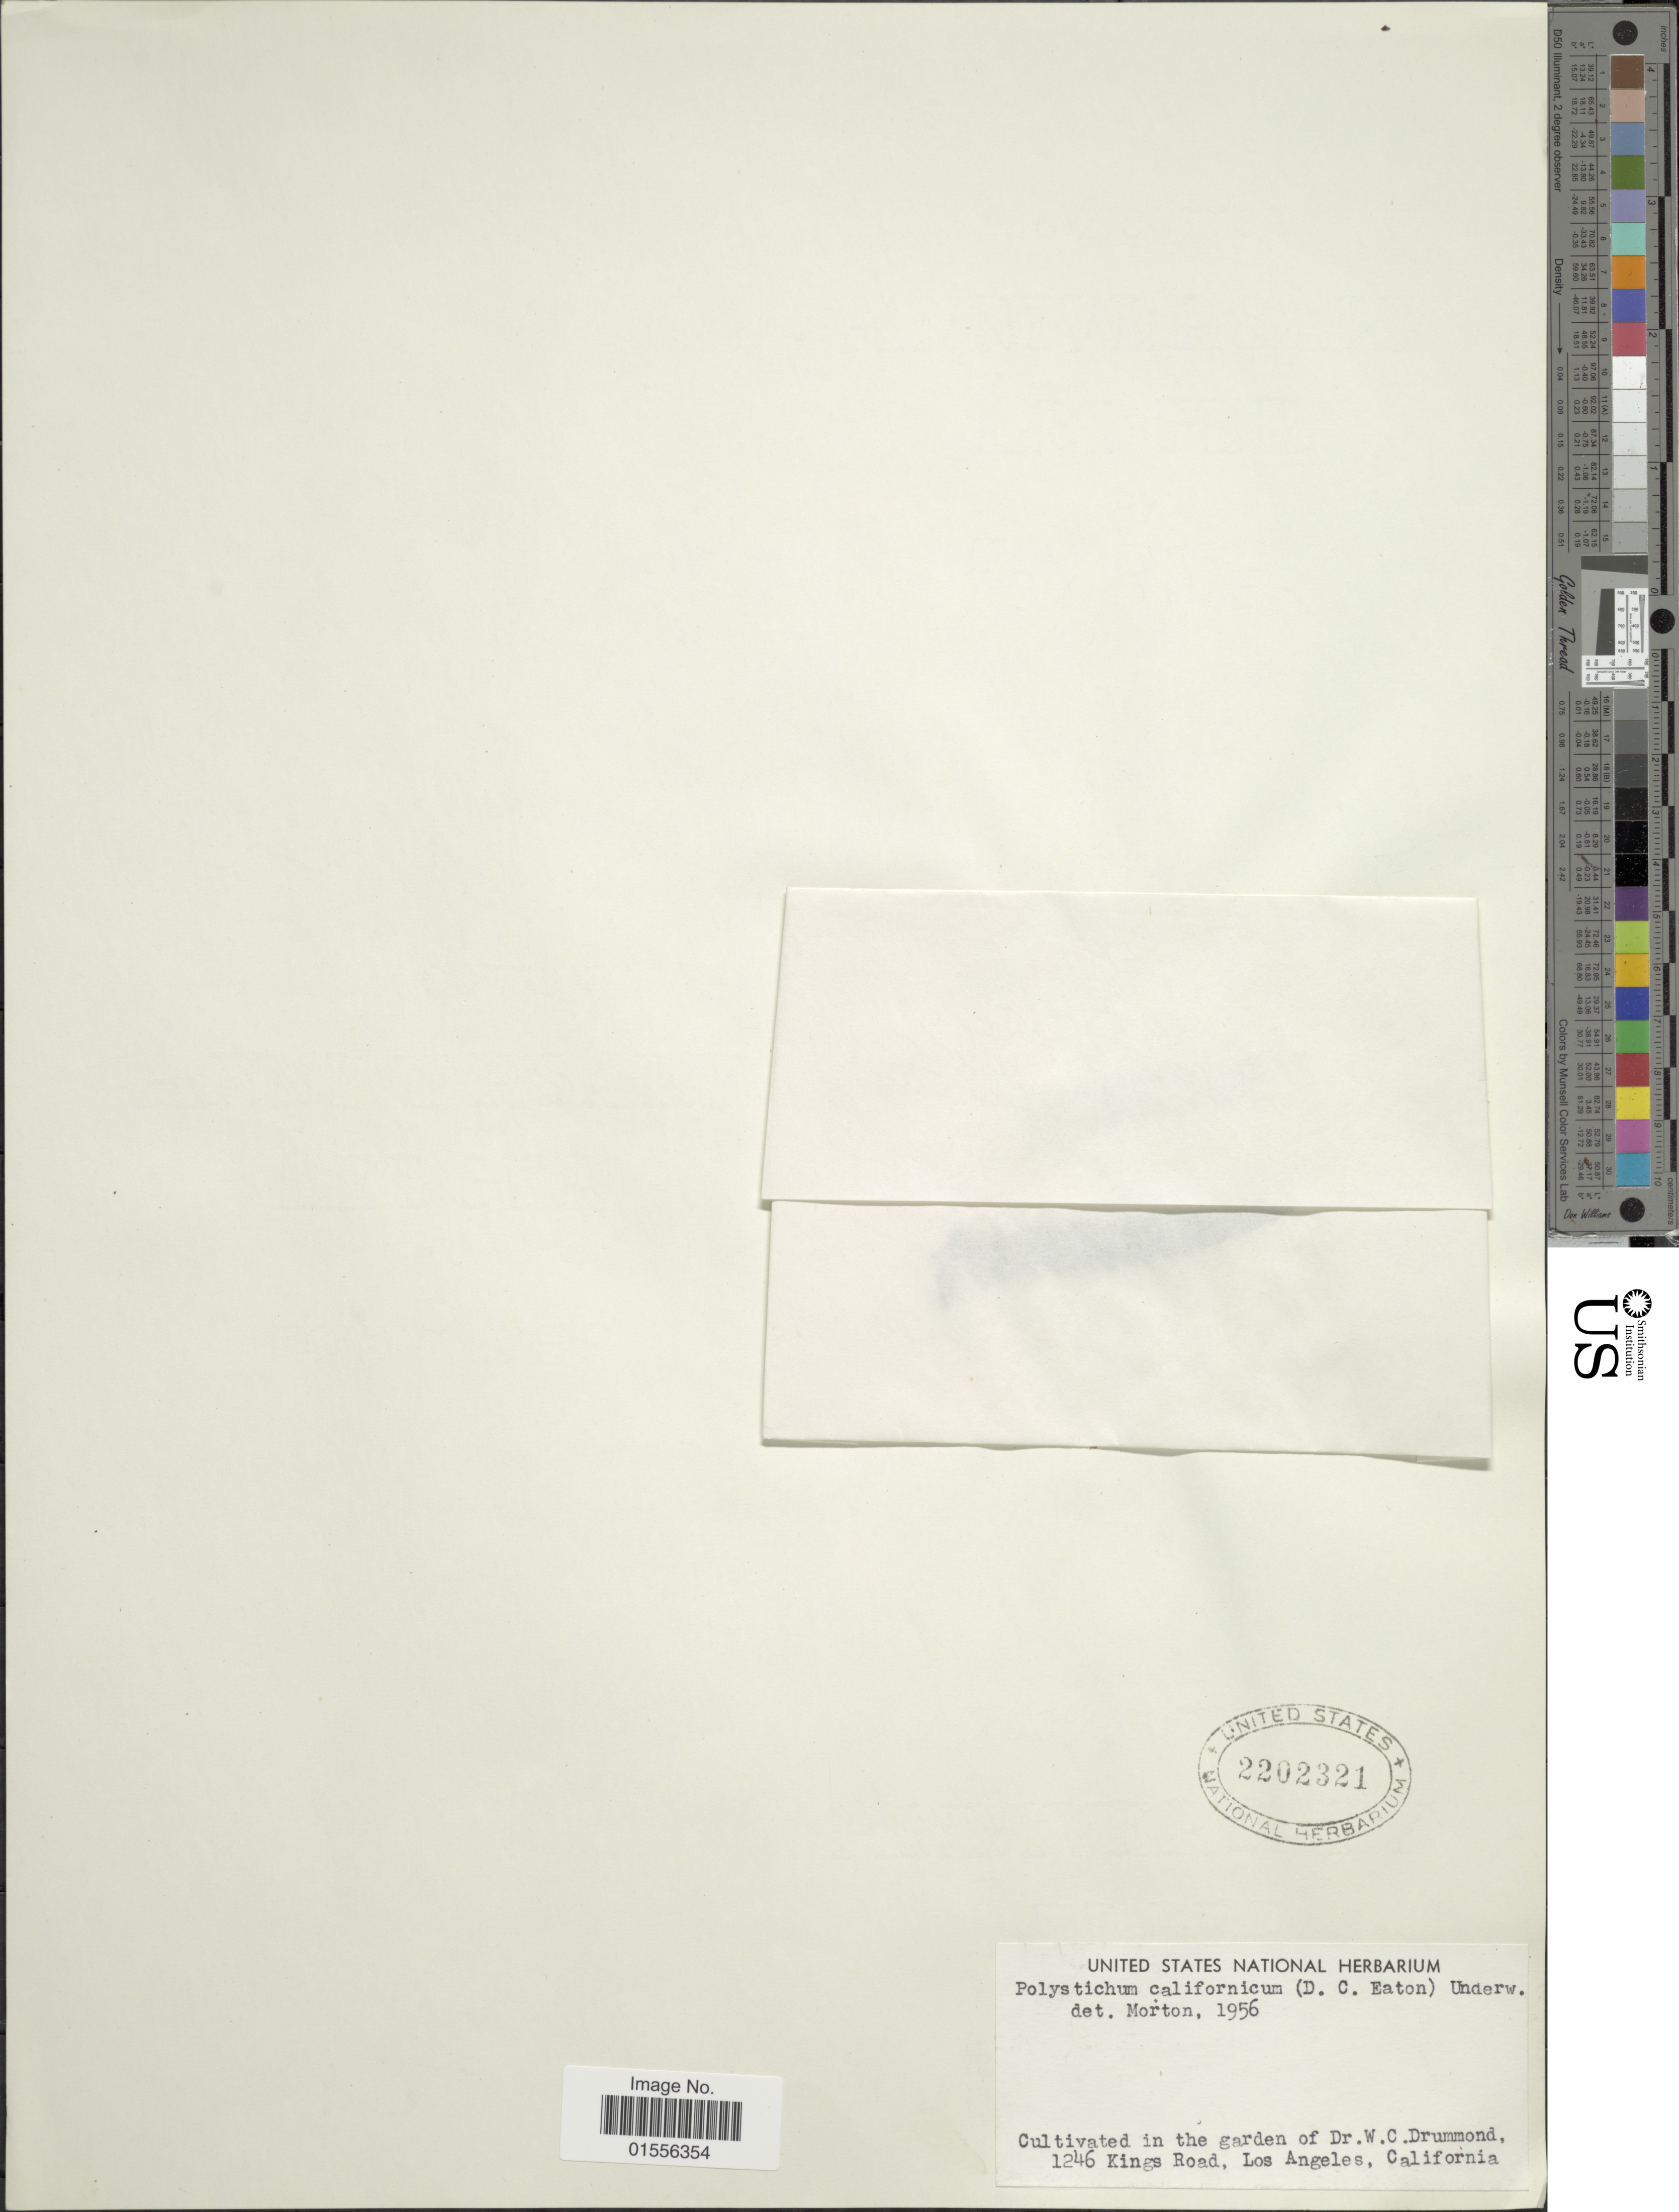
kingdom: Plantae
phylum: Tracheophyta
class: Polypodiopsida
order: Polypodiales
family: Dryopteridaceae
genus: Polystichum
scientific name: Polystichum californicum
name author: (D.C. Eaton) Diels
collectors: W. Drummond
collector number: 1246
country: United States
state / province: California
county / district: Los Angeles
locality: In the garden of Kings Road, Los Angeles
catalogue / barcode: US 2202321